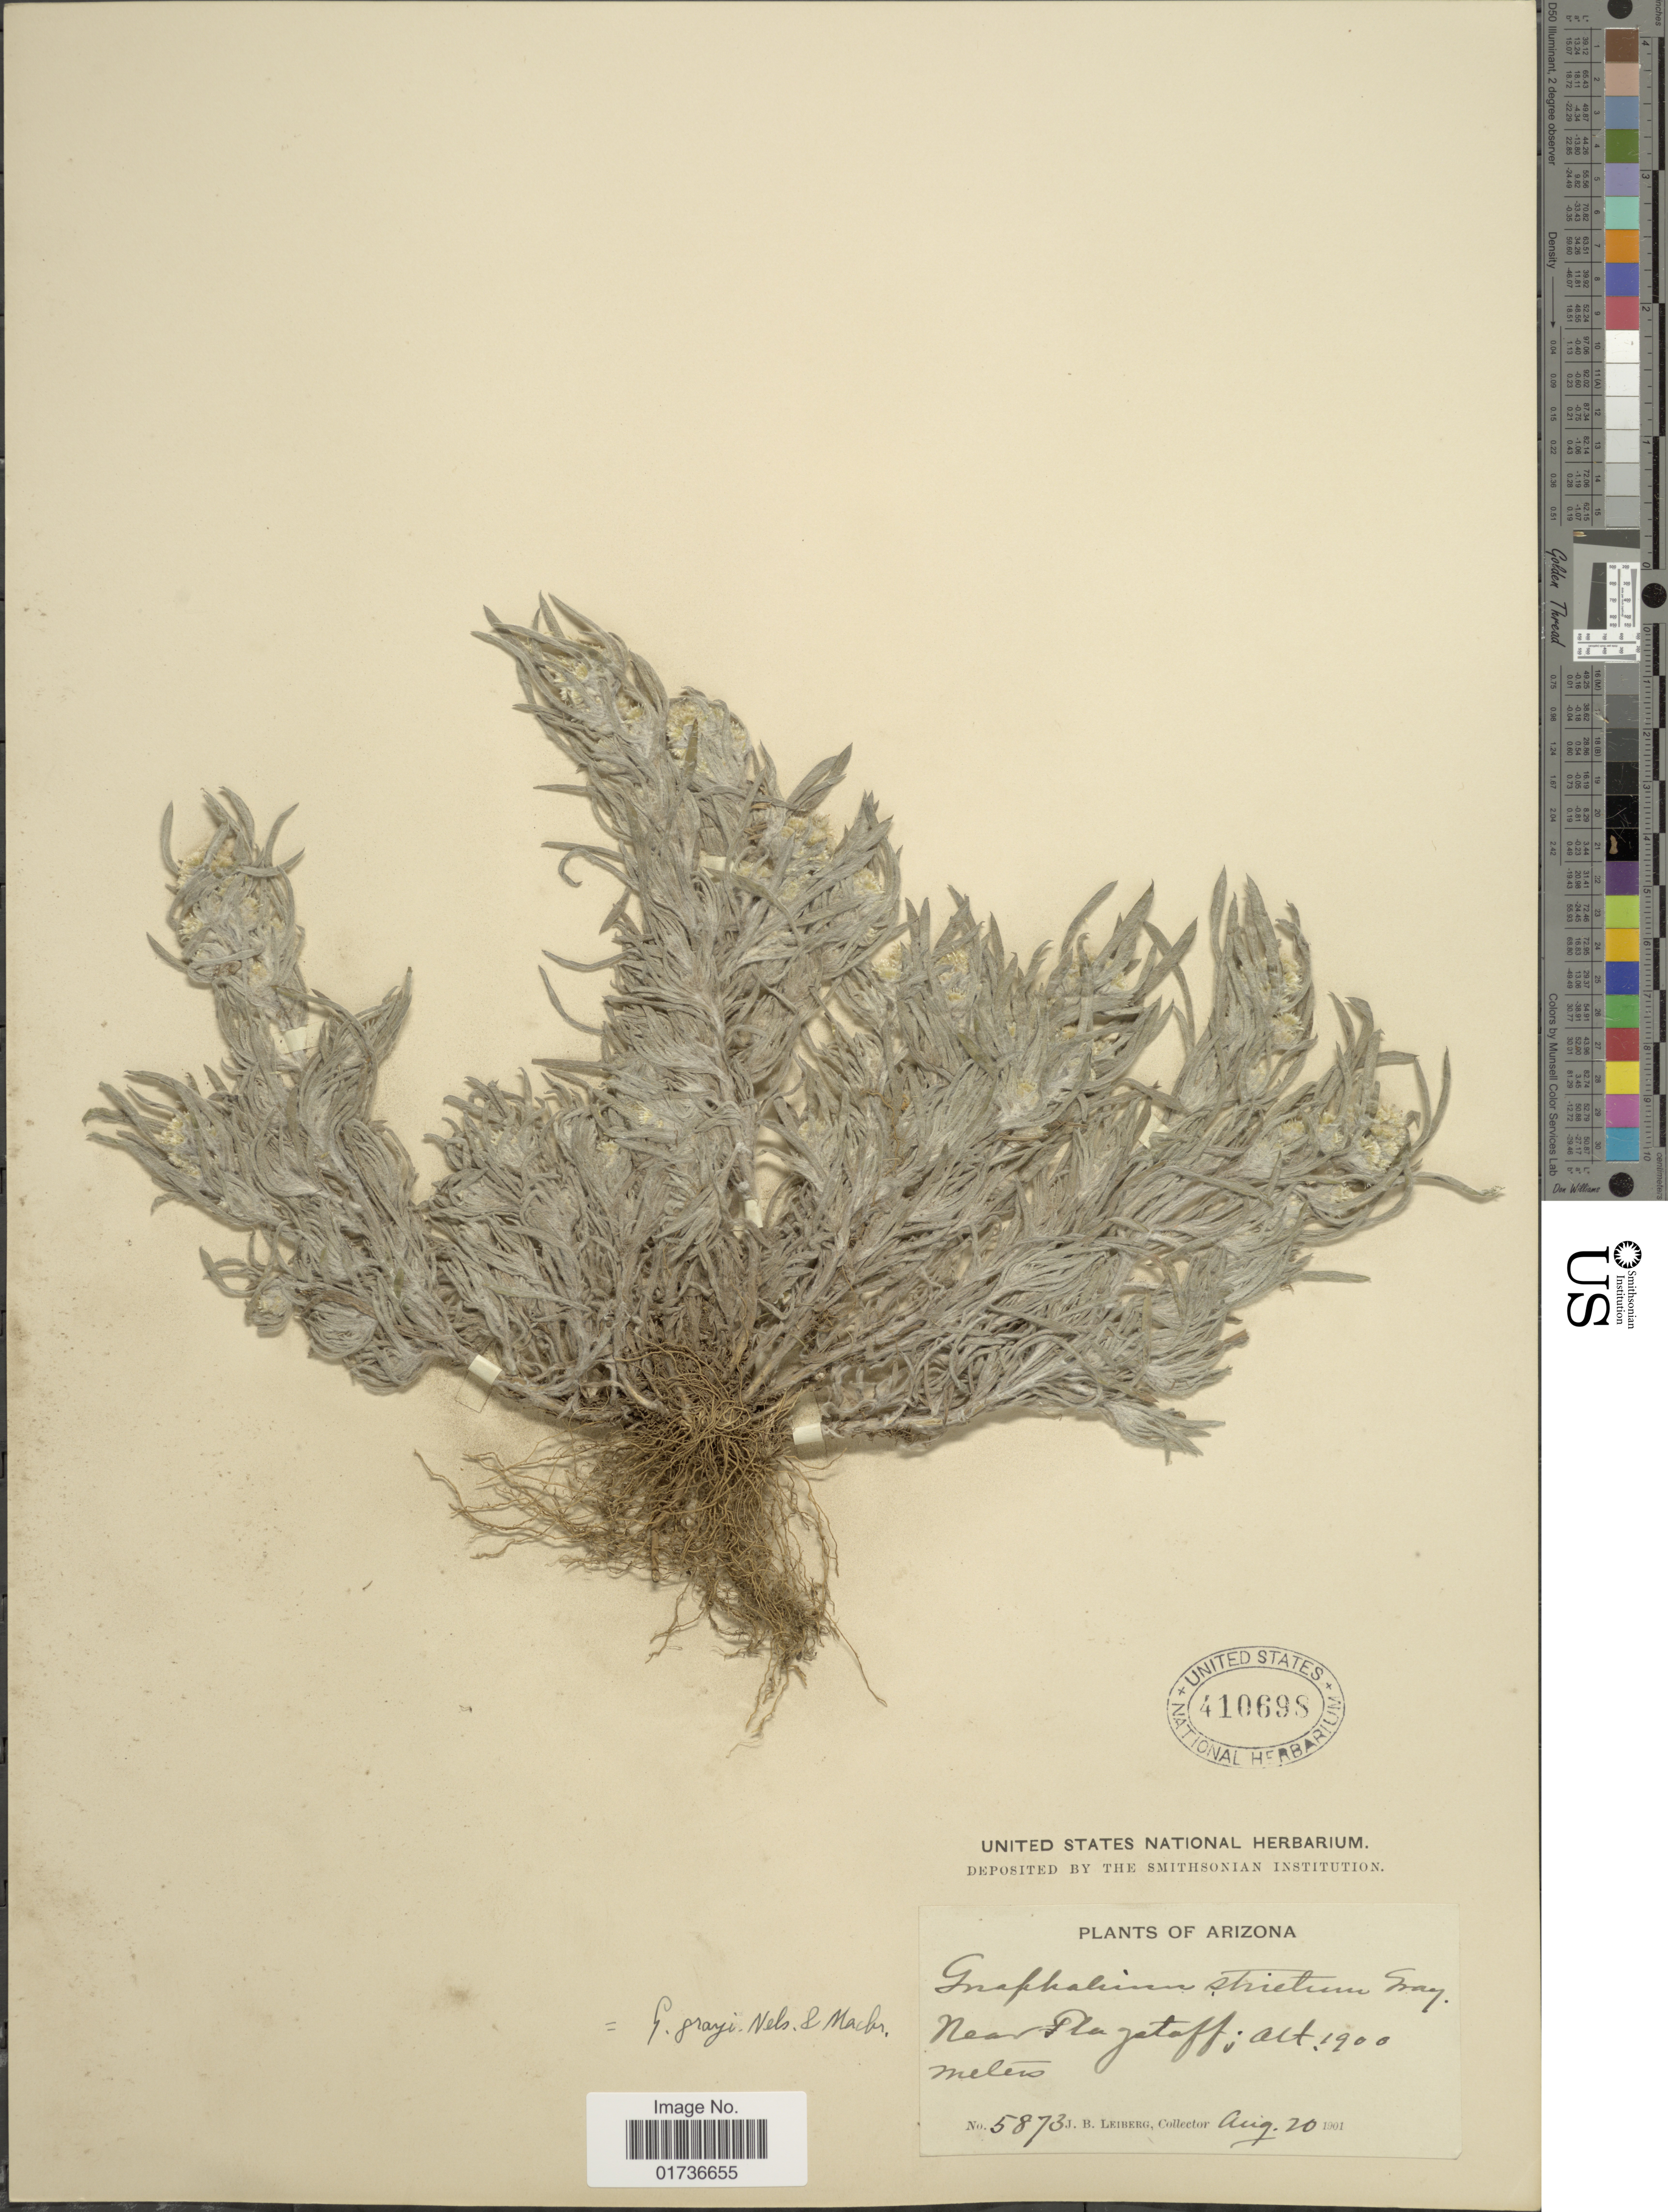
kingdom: Plantae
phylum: Tracheophyta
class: Magnoliopsida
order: Asterales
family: Asteraceae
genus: Gnaphalium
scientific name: Gnaphalium grayi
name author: A. Nelson & J.F. Macbr.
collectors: J. B. Leiberg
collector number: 5873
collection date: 1901-08-20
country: United States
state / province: Arizona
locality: Near Flagstaff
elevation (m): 1900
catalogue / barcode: US 410698